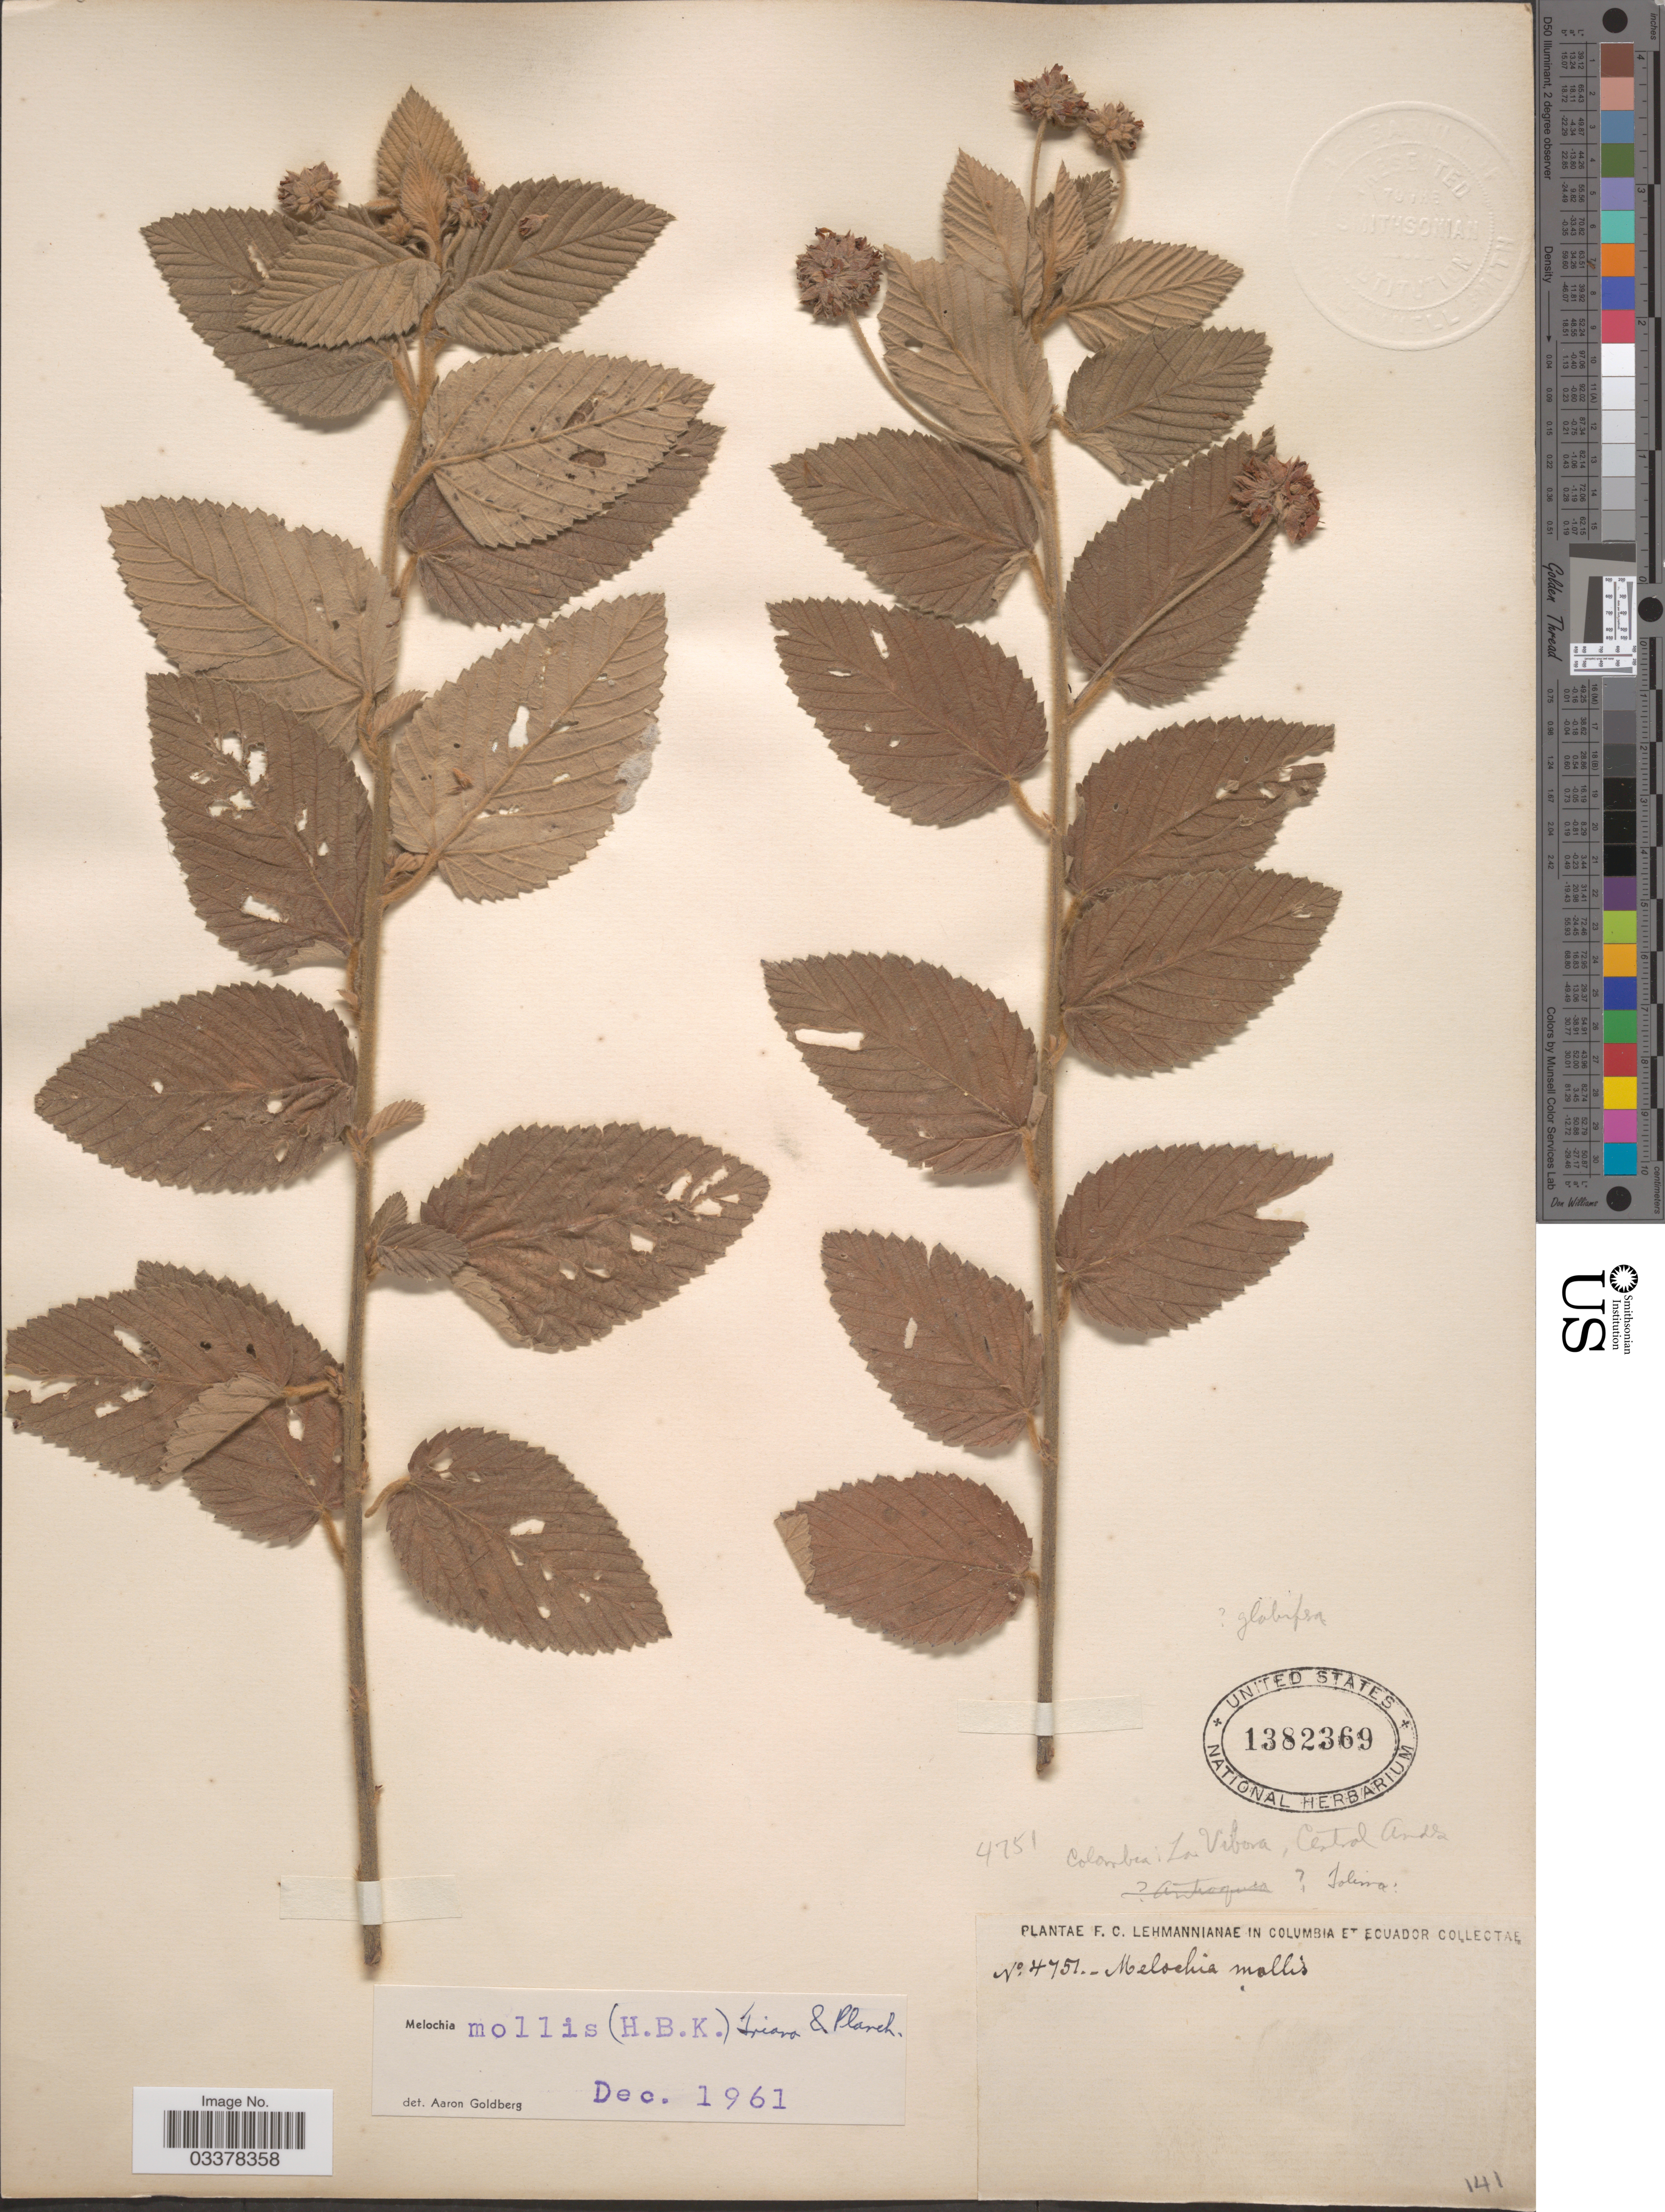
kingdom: Plantae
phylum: Tracheophyta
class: Magnoliopsida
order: Malvales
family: Malvaceae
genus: Melochia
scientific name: Melochia mollis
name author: (Kunth) Triana & Planch.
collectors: F. C. Lehmann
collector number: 141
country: Colombia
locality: La Vibora, Central Andes.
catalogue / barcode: US 1382369